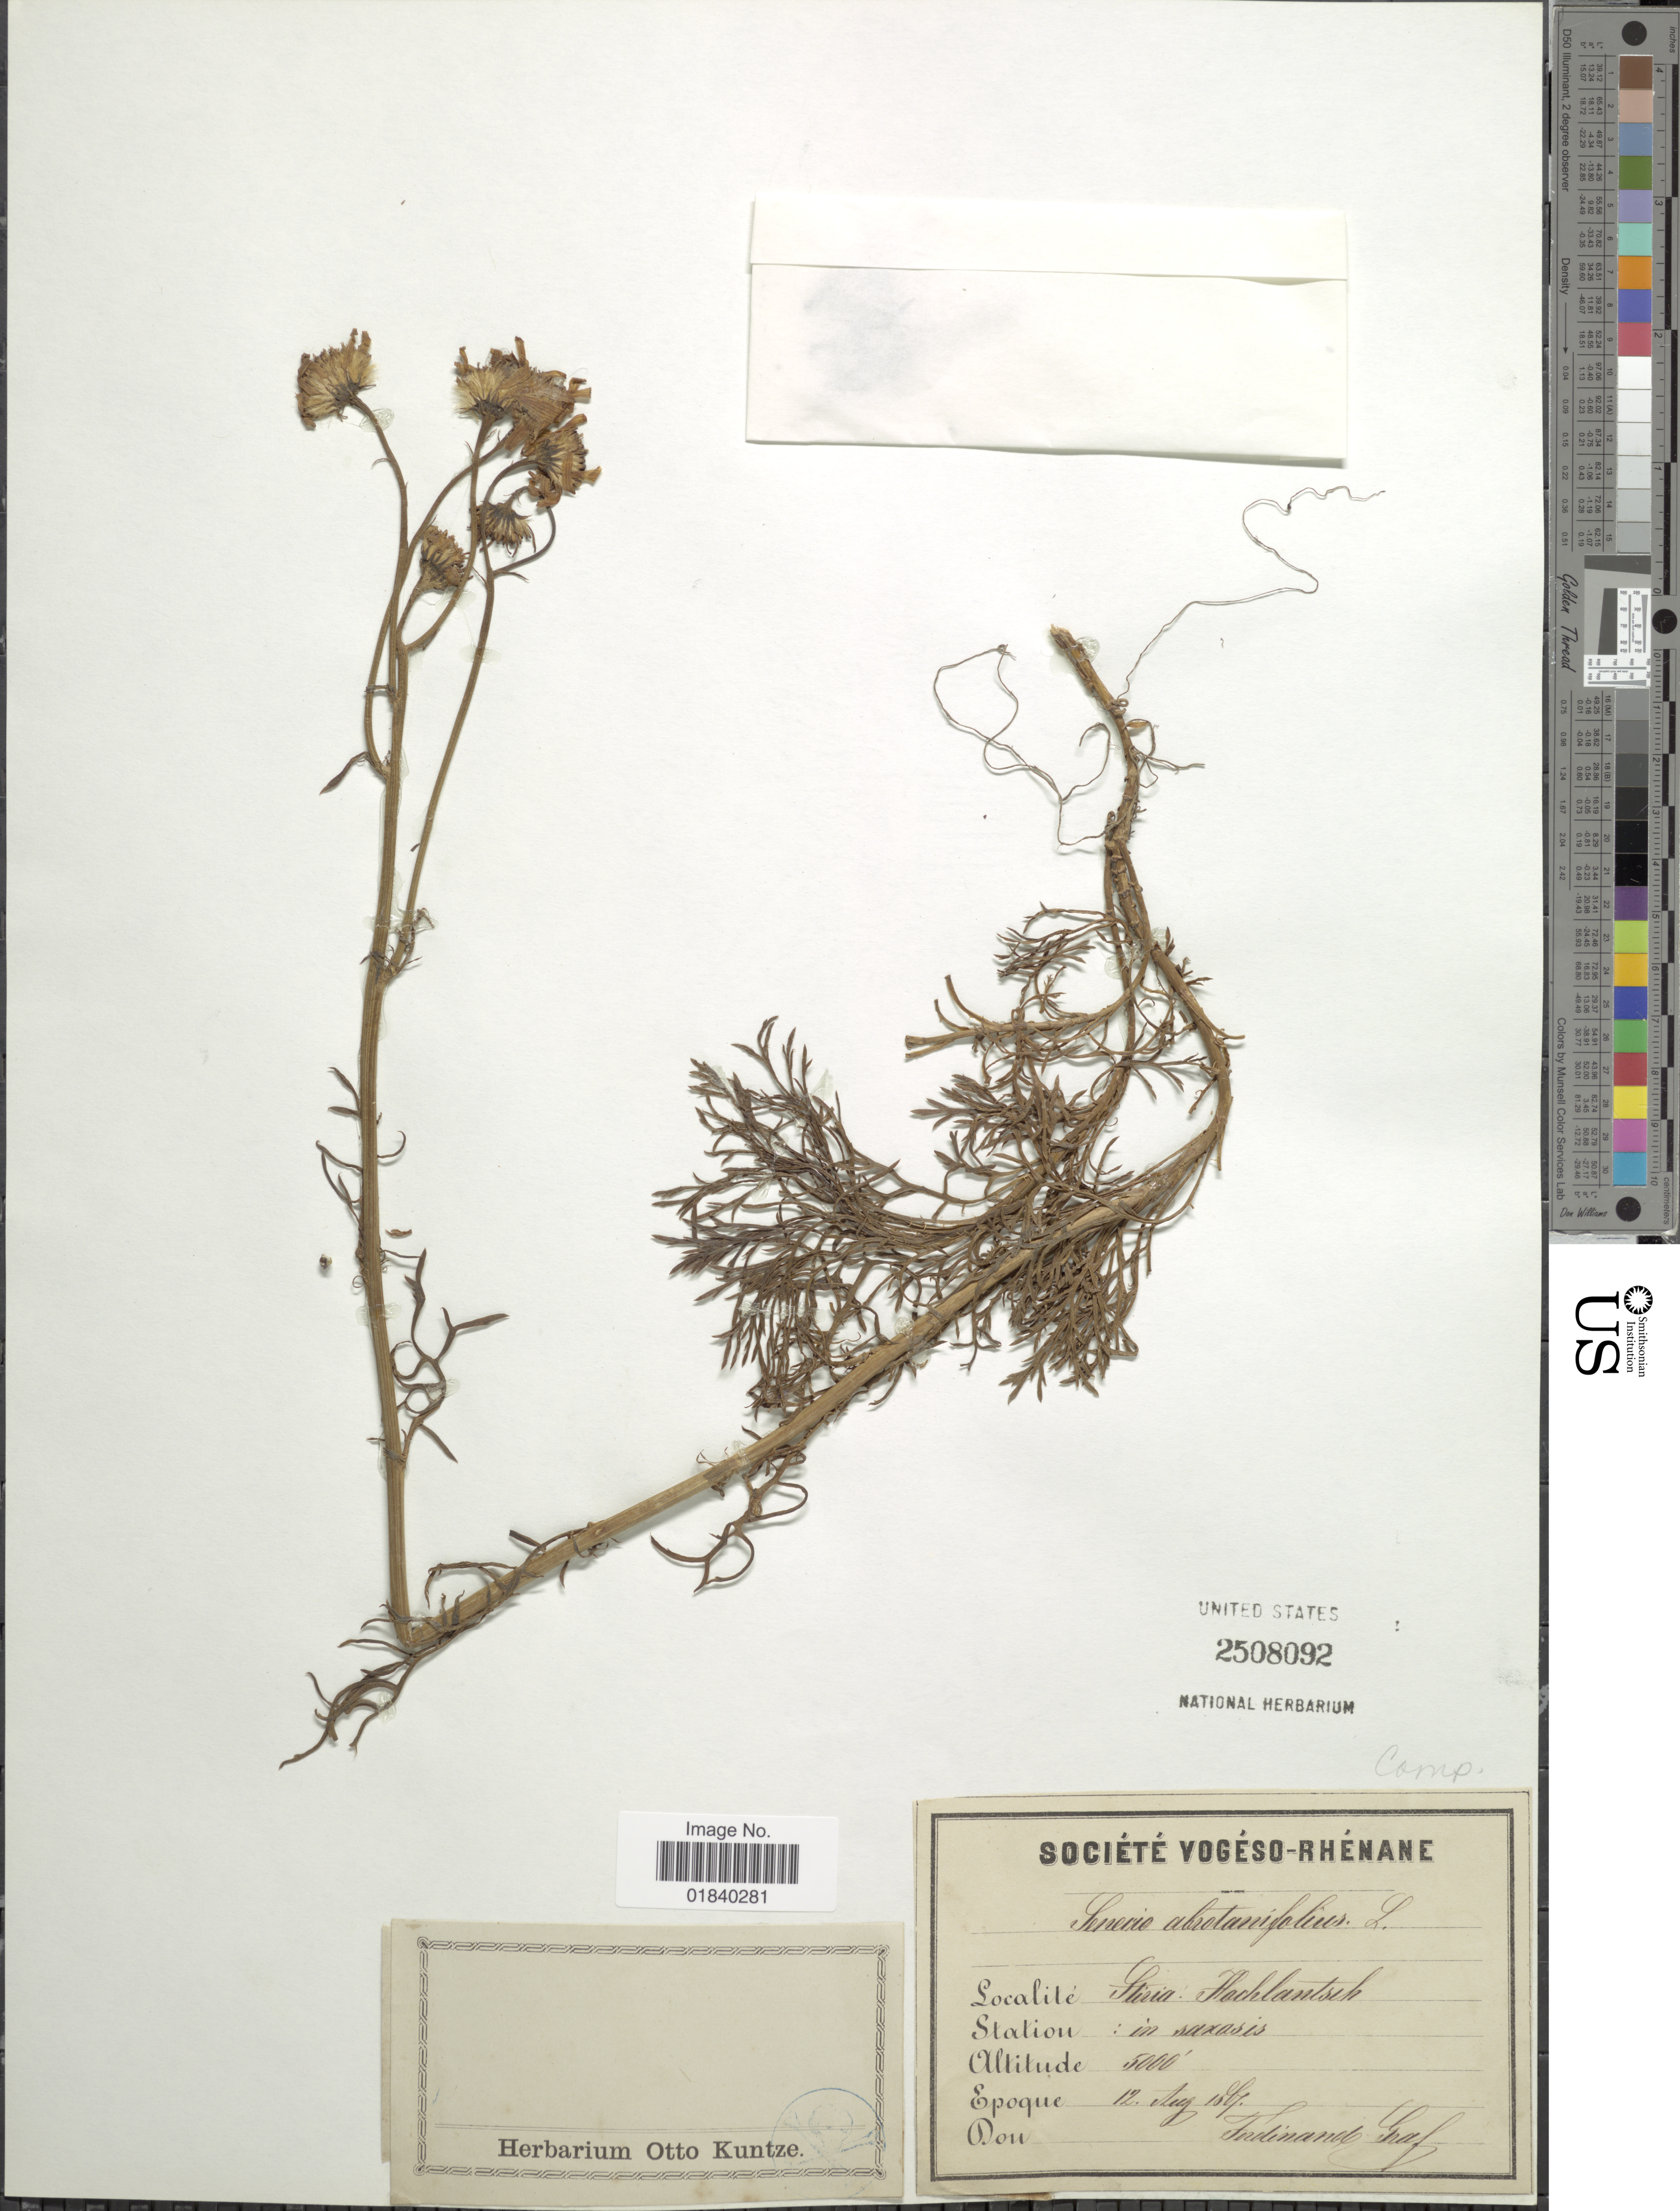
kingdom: Plantae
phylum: Tracheophyta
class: Magnoliopsida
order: Asterales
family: Asteraceae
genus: Jacobaea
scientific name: Jacobaea abrotanifolia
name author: (L.) Moench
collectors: F. Graf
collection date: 1867-08-12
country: Austria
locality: Stiria Hochlantsch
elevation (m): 1524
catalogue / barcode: US 2508092